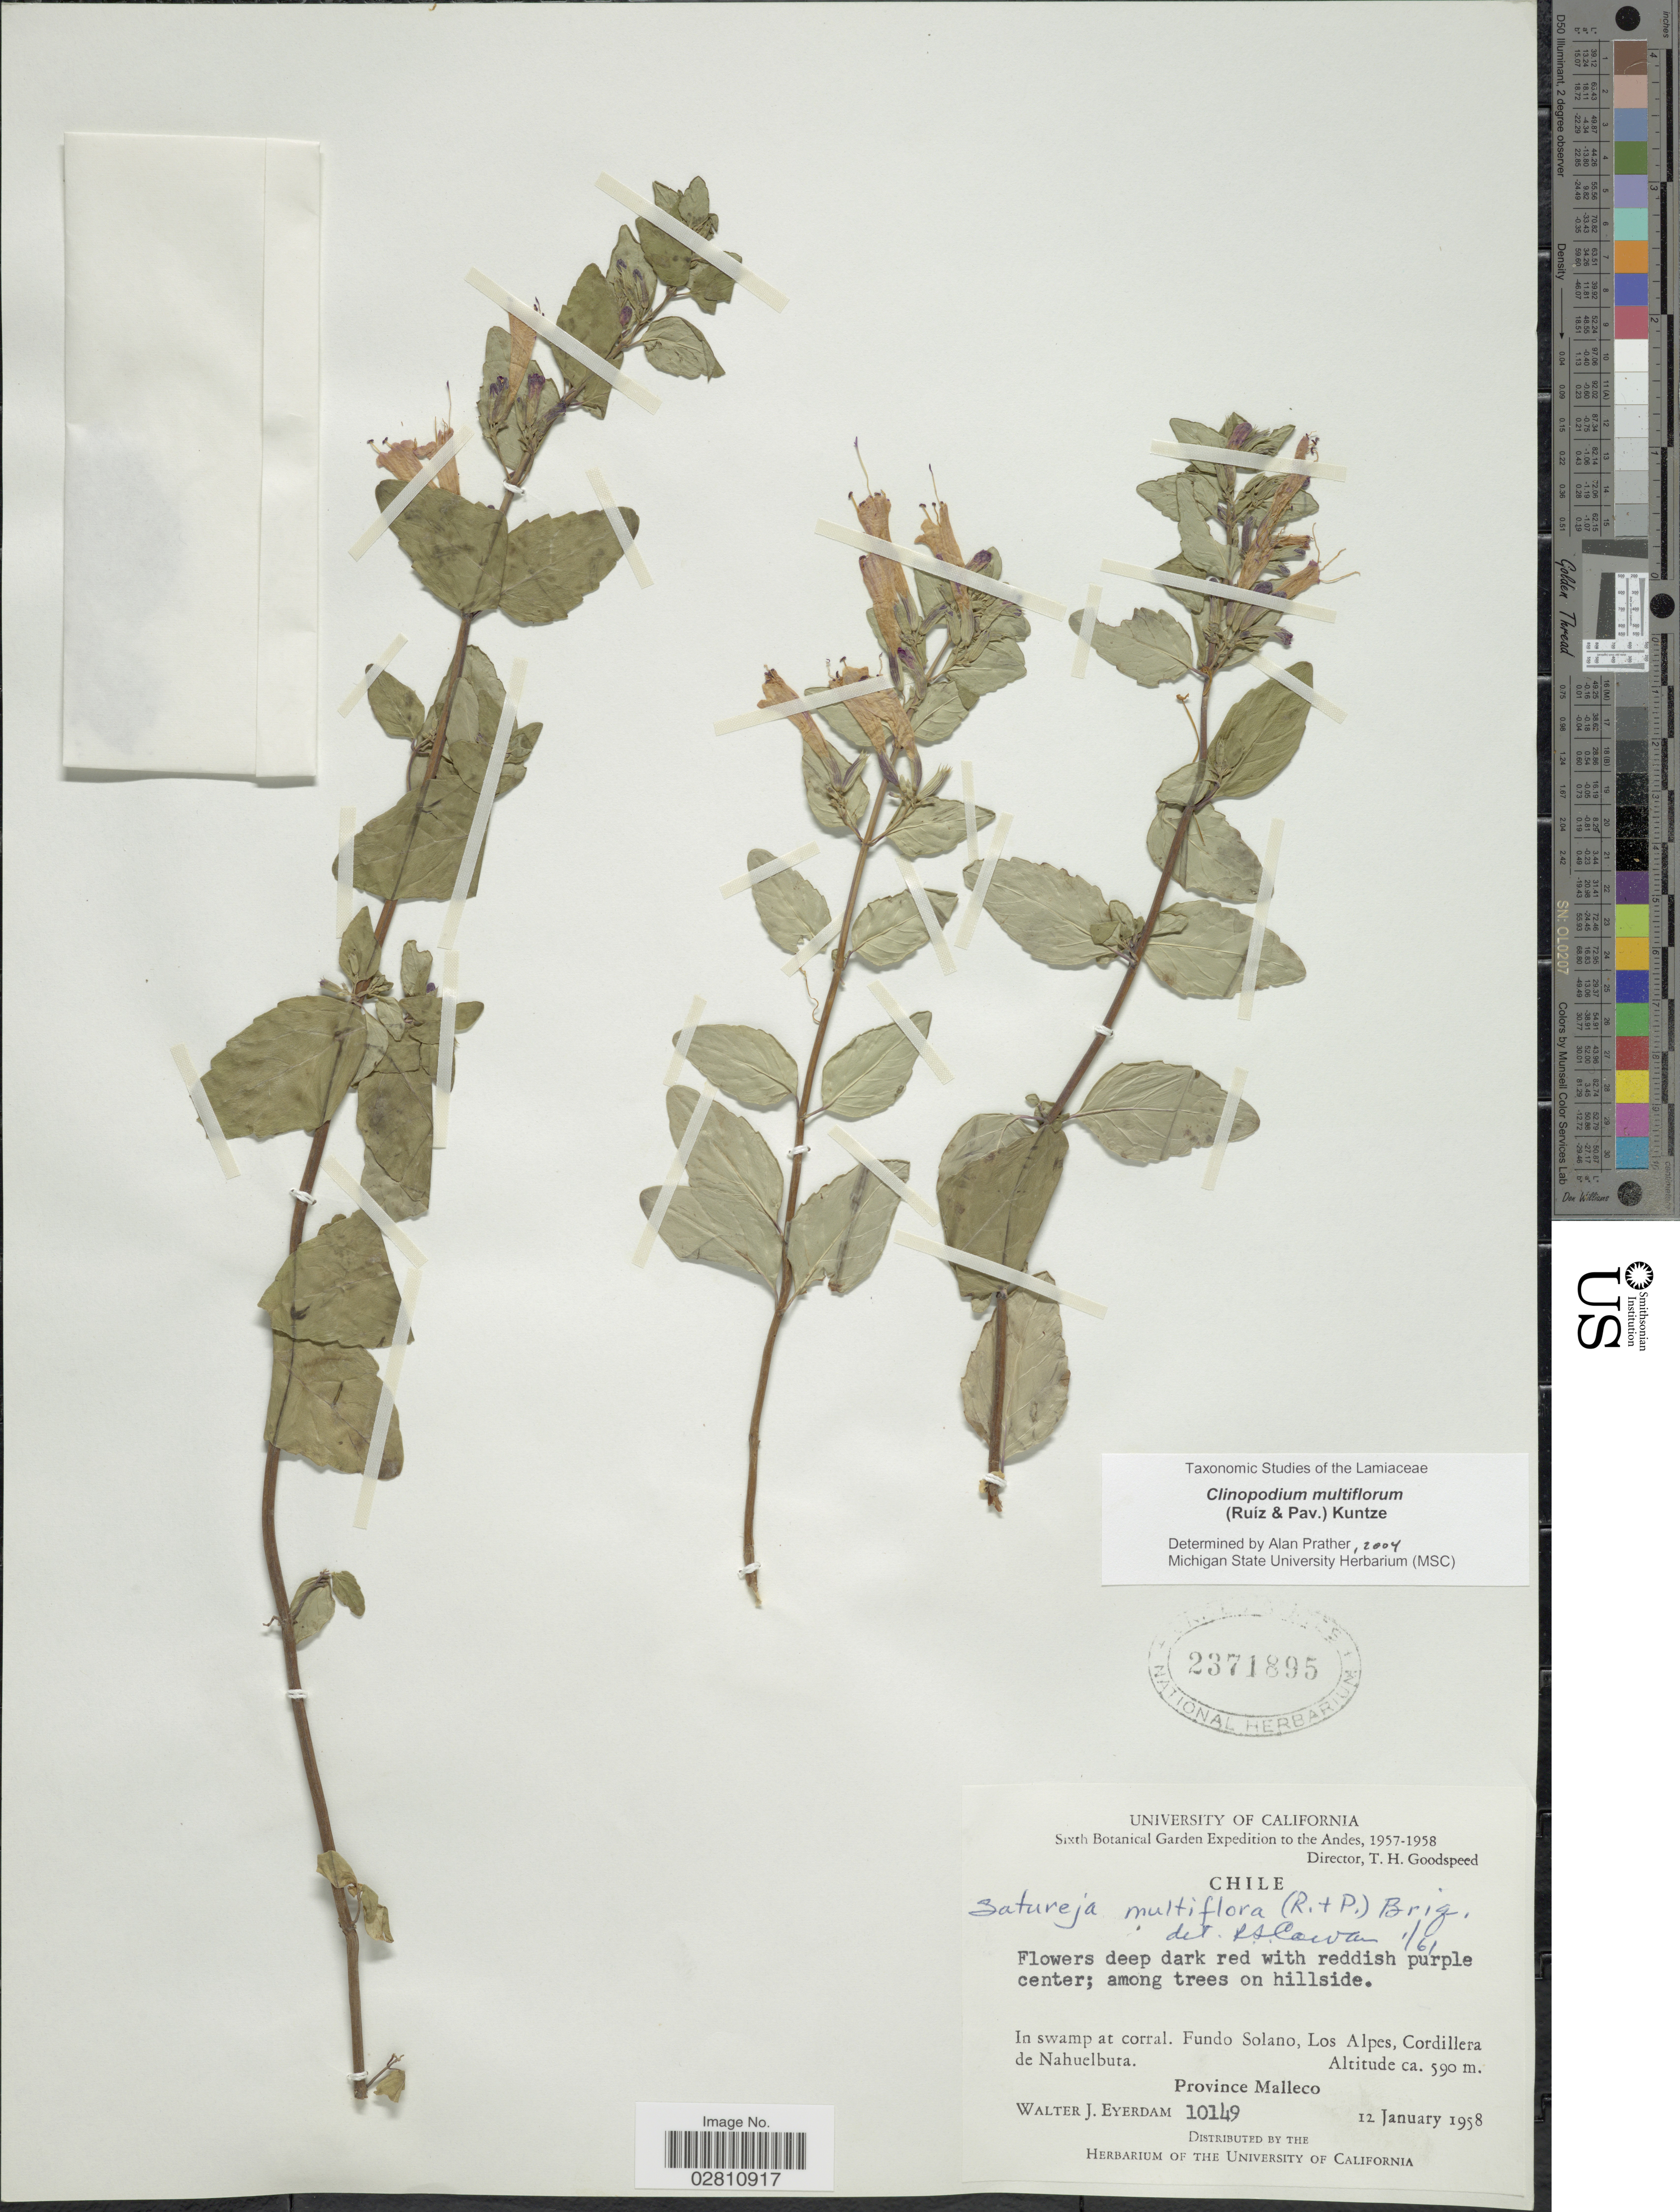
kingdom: Plantae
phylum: Tracheophyta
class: Magnoliopsida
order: Lamiales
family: Lamiaceae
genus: Clinopodium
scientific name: Clinopodium multiflorum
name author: (Ruiz & Pav.) Kuntze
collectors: W. J. Eyerdam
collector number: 10149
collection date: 1958-01-12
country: Chile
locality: The Andes. Fundo Solano, Los Alpes, Cordillera de Nahuelbuta, Province Malleco.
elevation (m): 590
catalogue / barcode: US 2371895